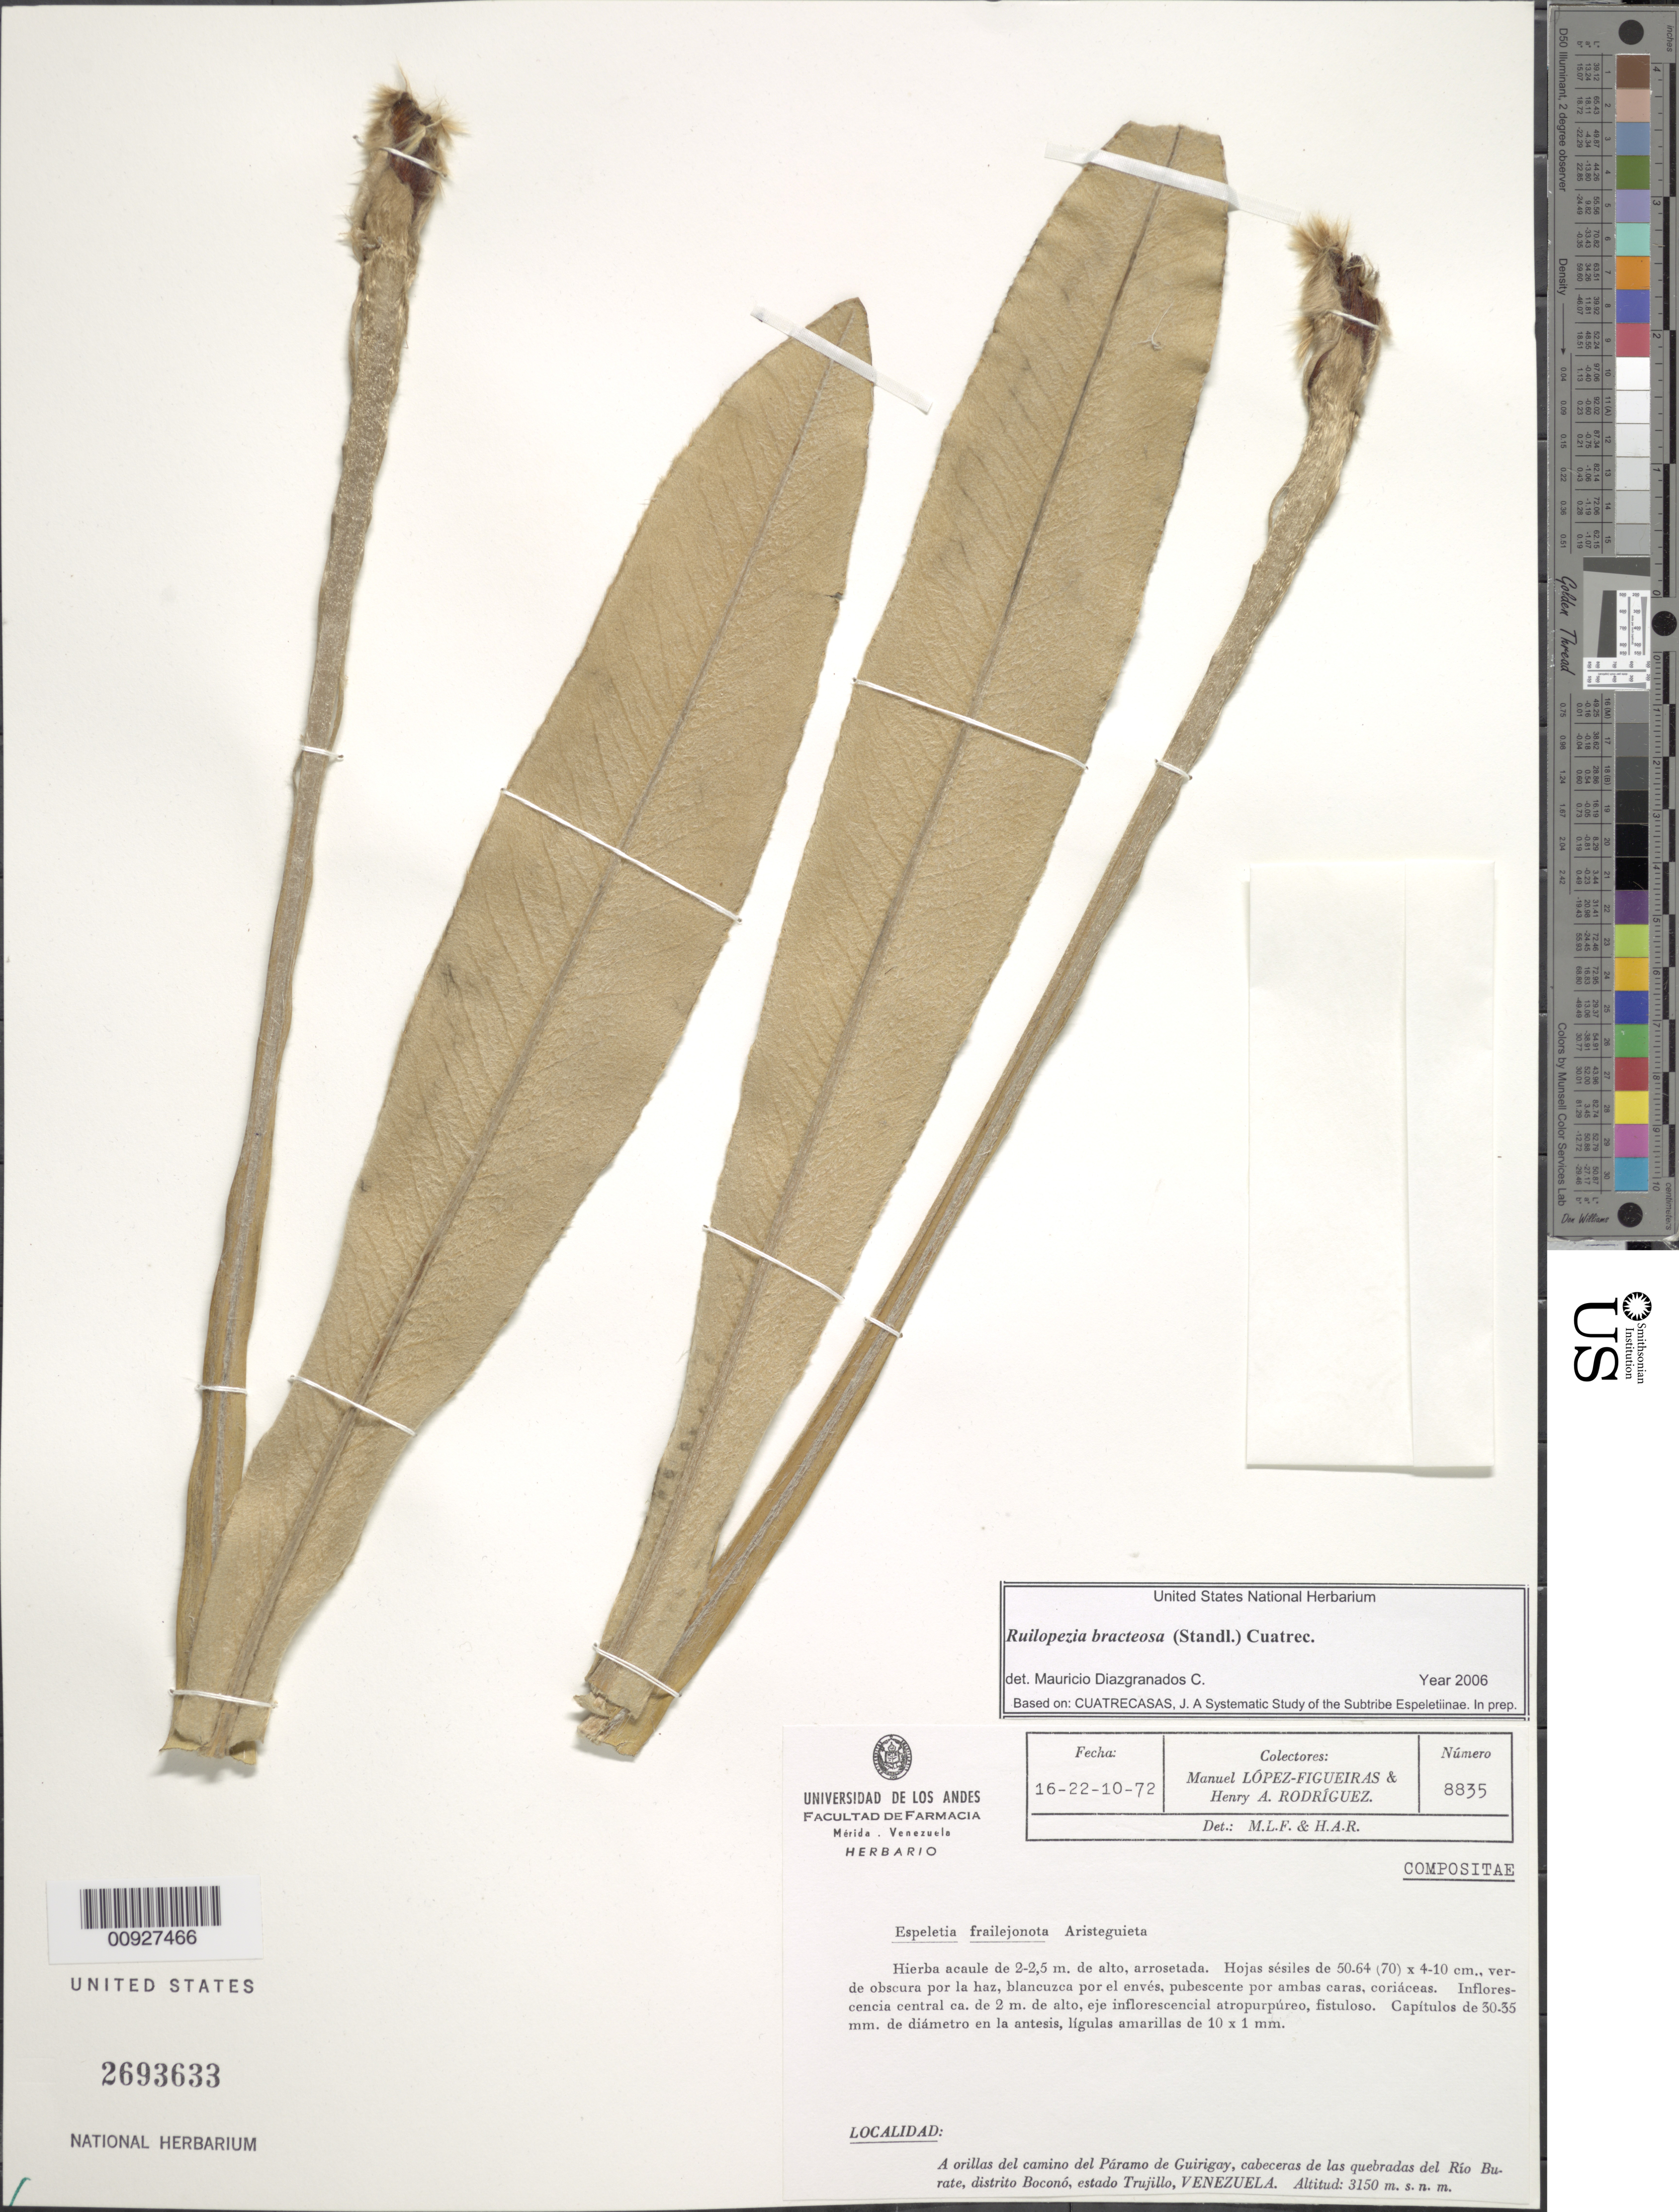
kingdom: Plantae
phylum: Tracheophyta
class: Magnoliopsida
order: Asterales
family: Asteraceae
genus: Ruilopezia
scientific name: Ruilopezia bracteosa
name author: (Standl.) Cuatrec.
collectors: M. López Figueiras & H. A. Rodriguez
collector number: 8835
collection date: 1972-10-16/1972-10-22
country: Venezuela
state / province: Trujillo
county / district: Boconó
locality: A orillas del camino del Páramo de Guirigay, cabeceras de las quuebradas del Río Burate.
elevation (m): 3150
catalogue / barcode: US 2693633